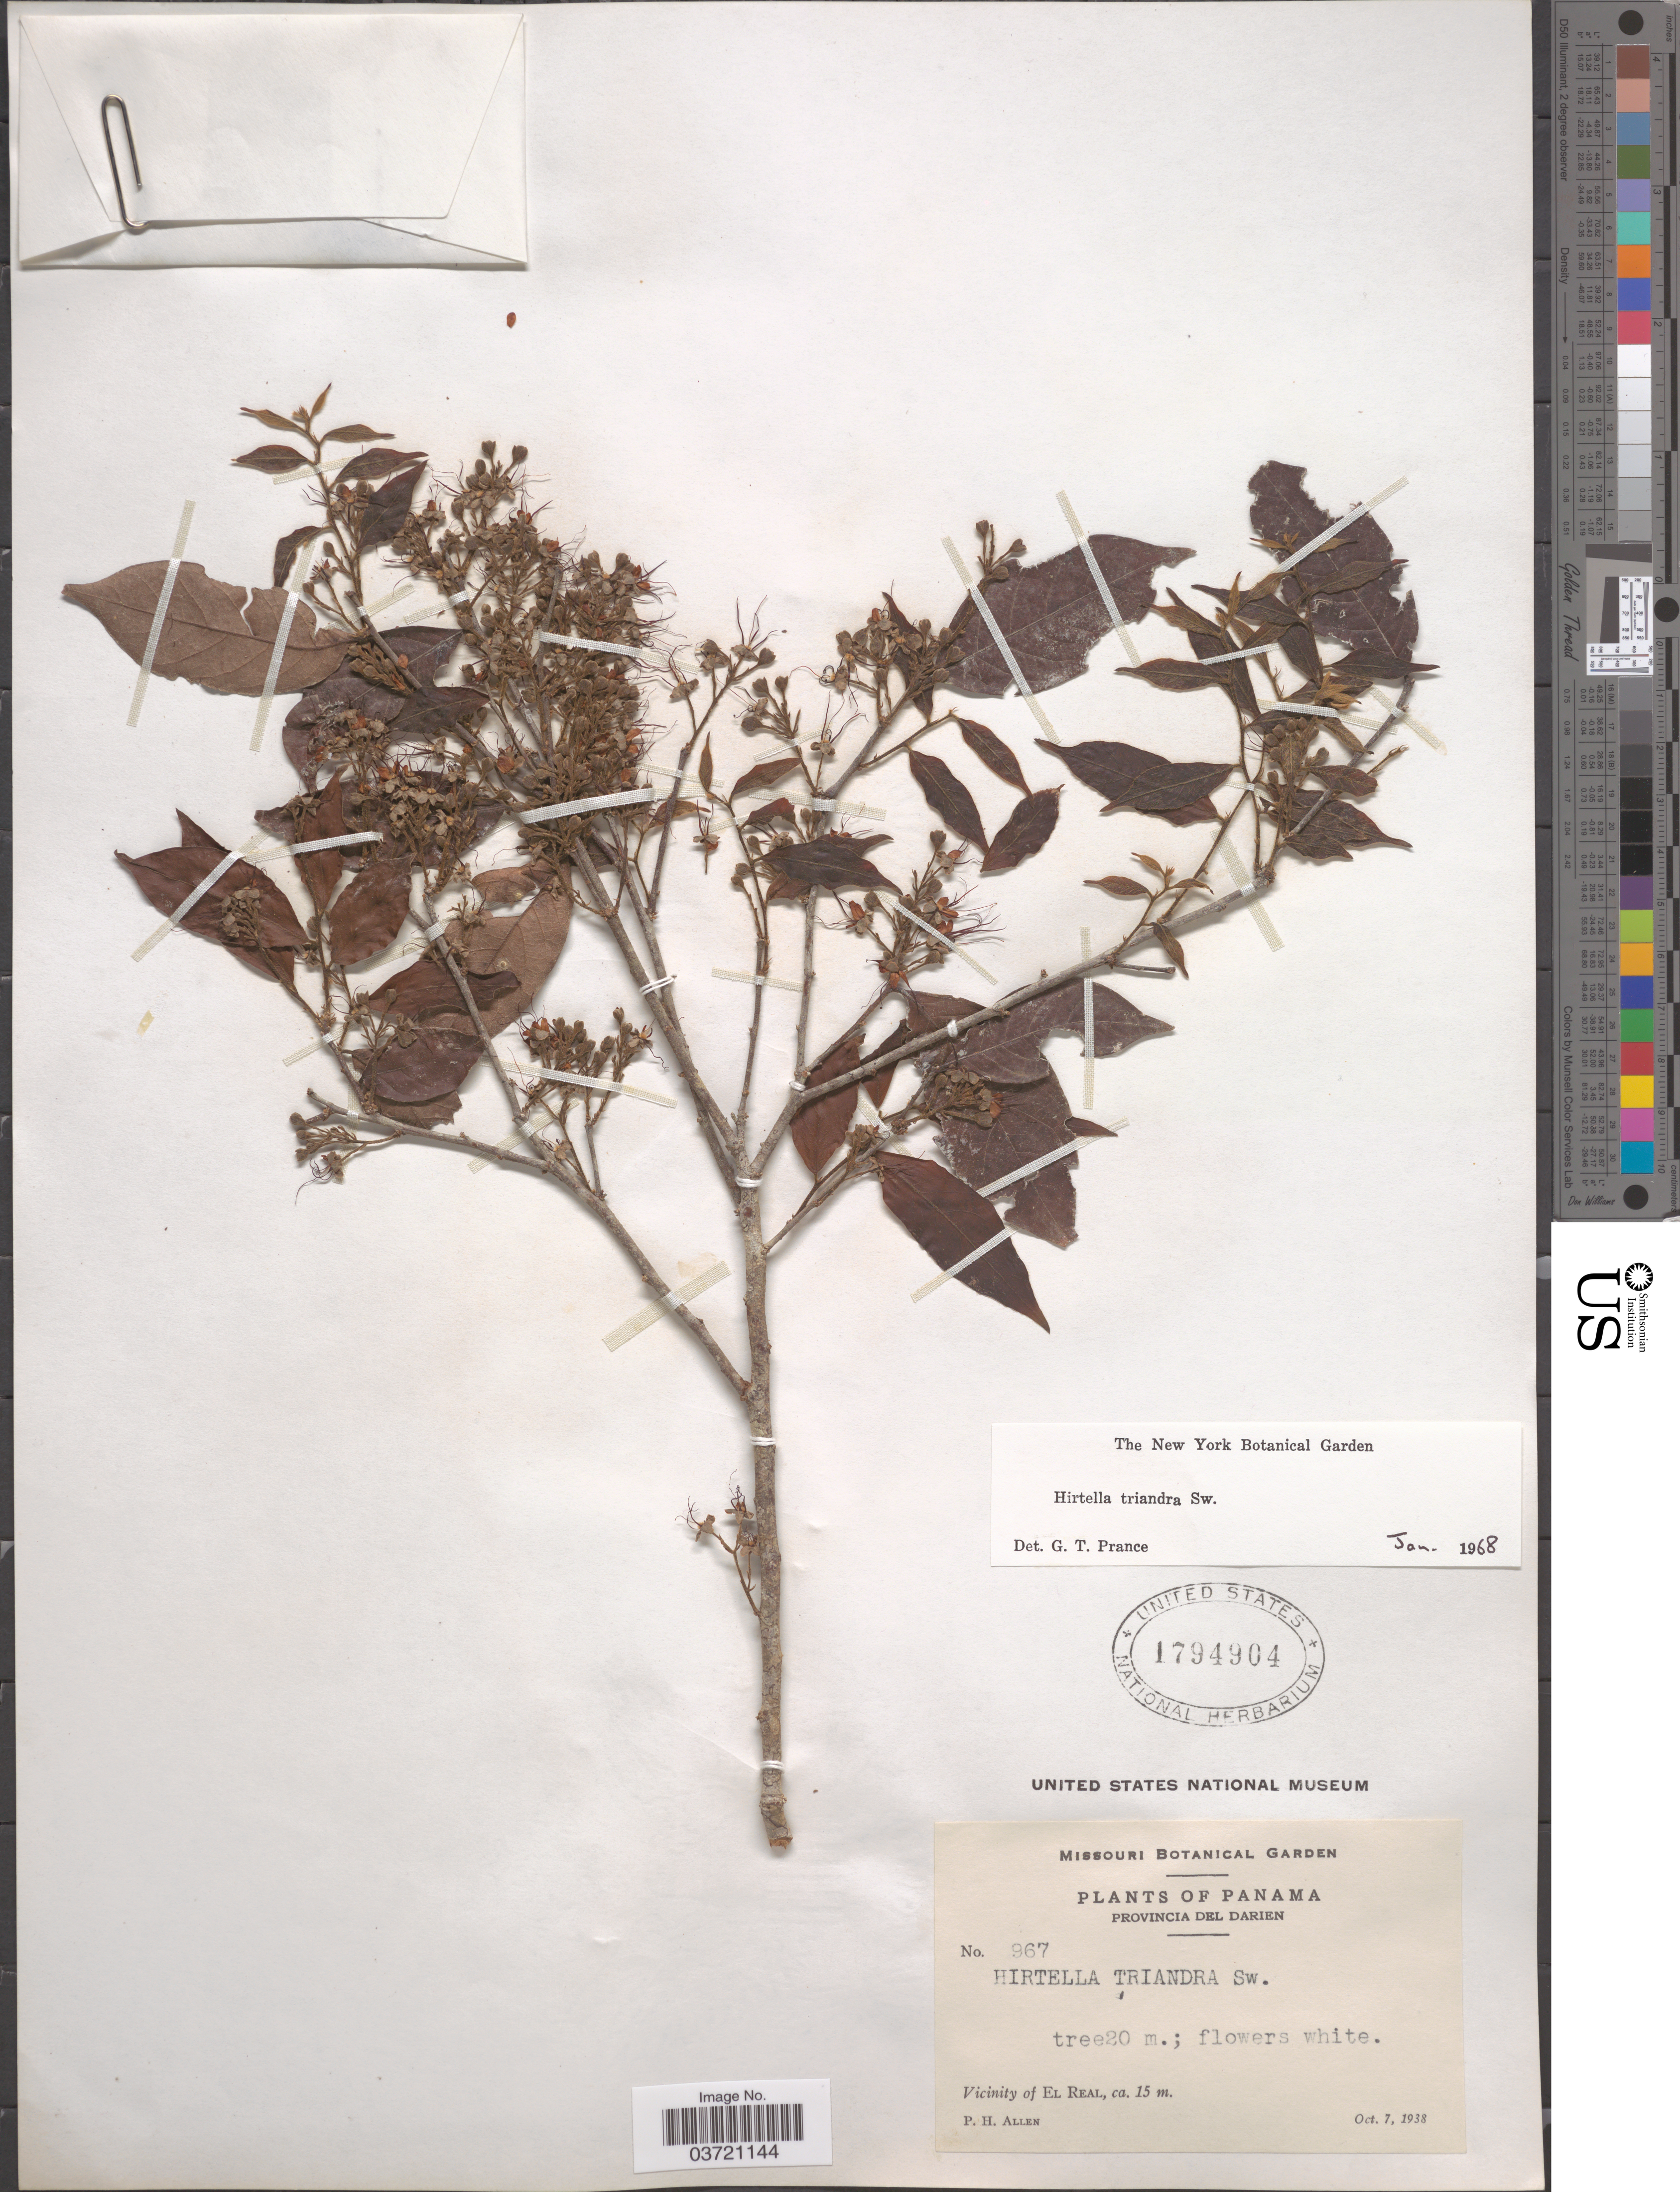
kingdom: Plantae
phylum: Tracheophyta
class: Magnoliopsida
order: Malpighiales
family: Chrysobalanaceae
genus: Hirtella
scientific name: Hirtella triandra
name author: Sw.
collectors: P. H. Allen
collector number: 967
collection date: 1938-10-07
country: Panama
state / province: Darien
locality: Vicinity of El Real.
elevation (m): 15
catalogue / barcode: US 1794904